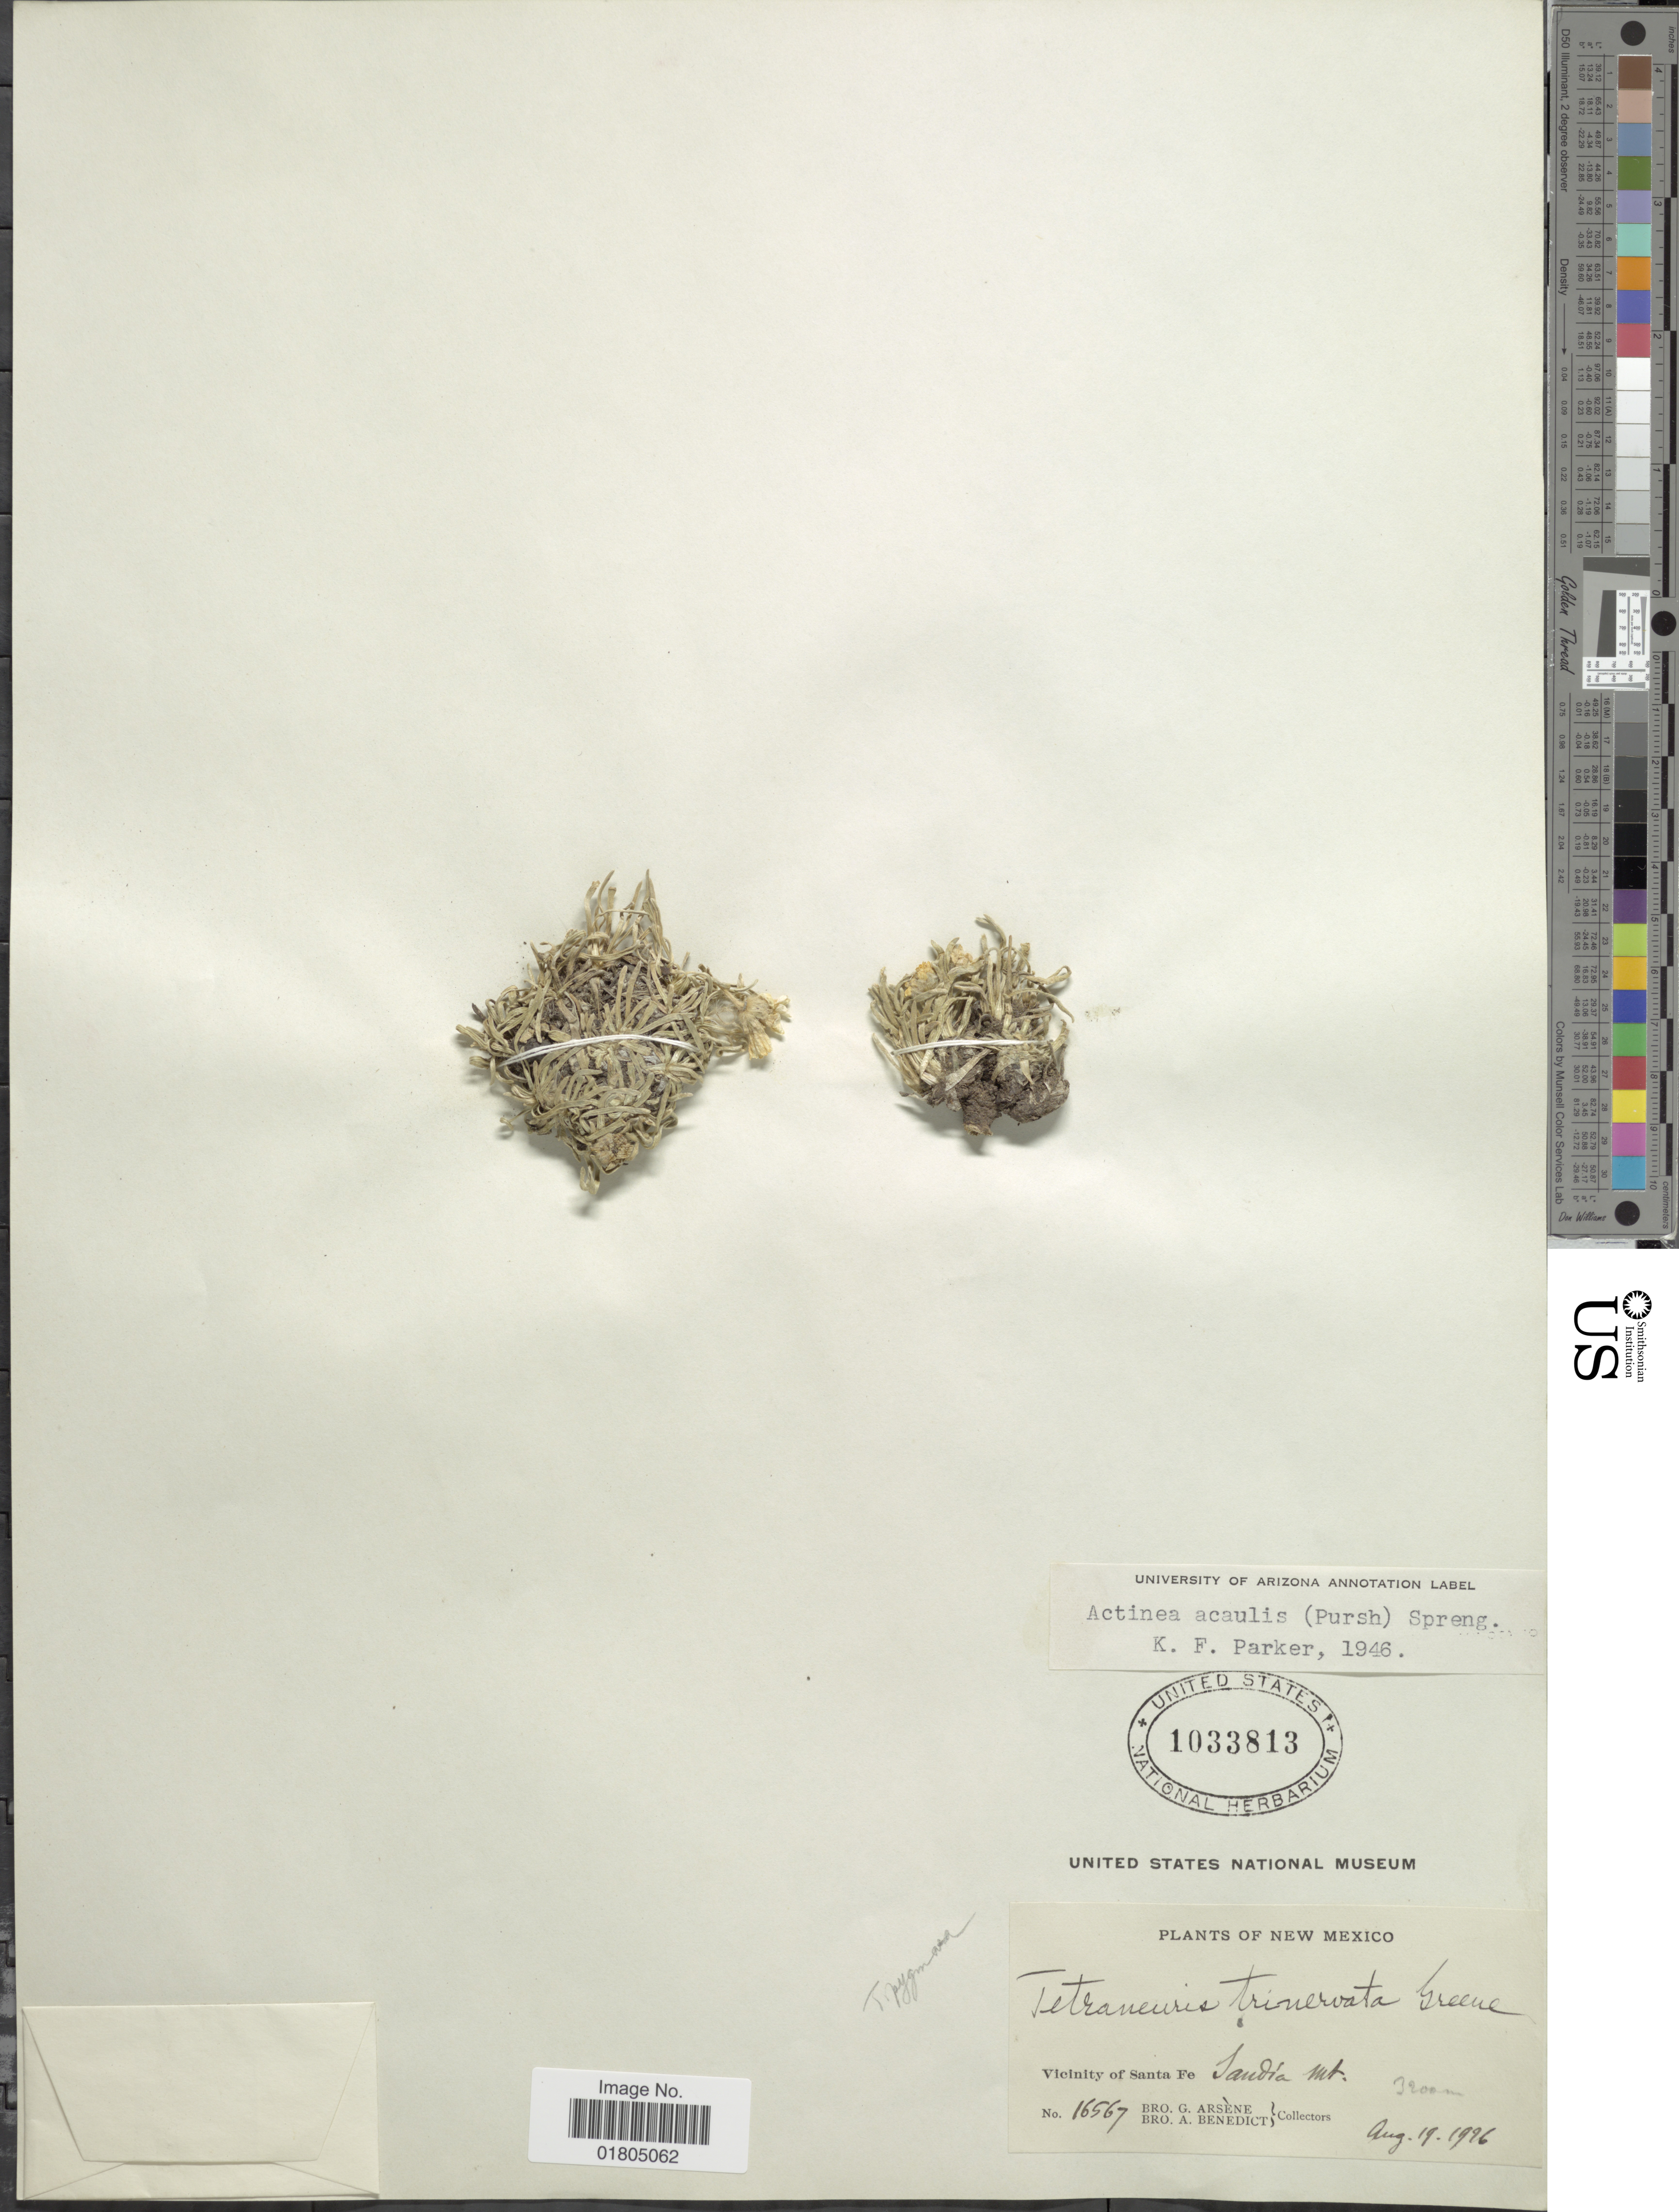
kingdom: Plantae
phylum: Tracheophyta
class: Magnoliopsida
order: Asterales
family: Asteraceae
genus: Actinea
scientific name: Actinea acaulis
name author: (Pursh) Spreng.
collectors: Bro. G. Arsène & Bro. A. Benedict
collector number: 16567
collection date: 1926-08-19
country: United States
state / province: New Mexico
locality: Vicinity of Santa Fe, Sandia Mt.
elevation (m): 3200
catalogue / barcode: US 1033813